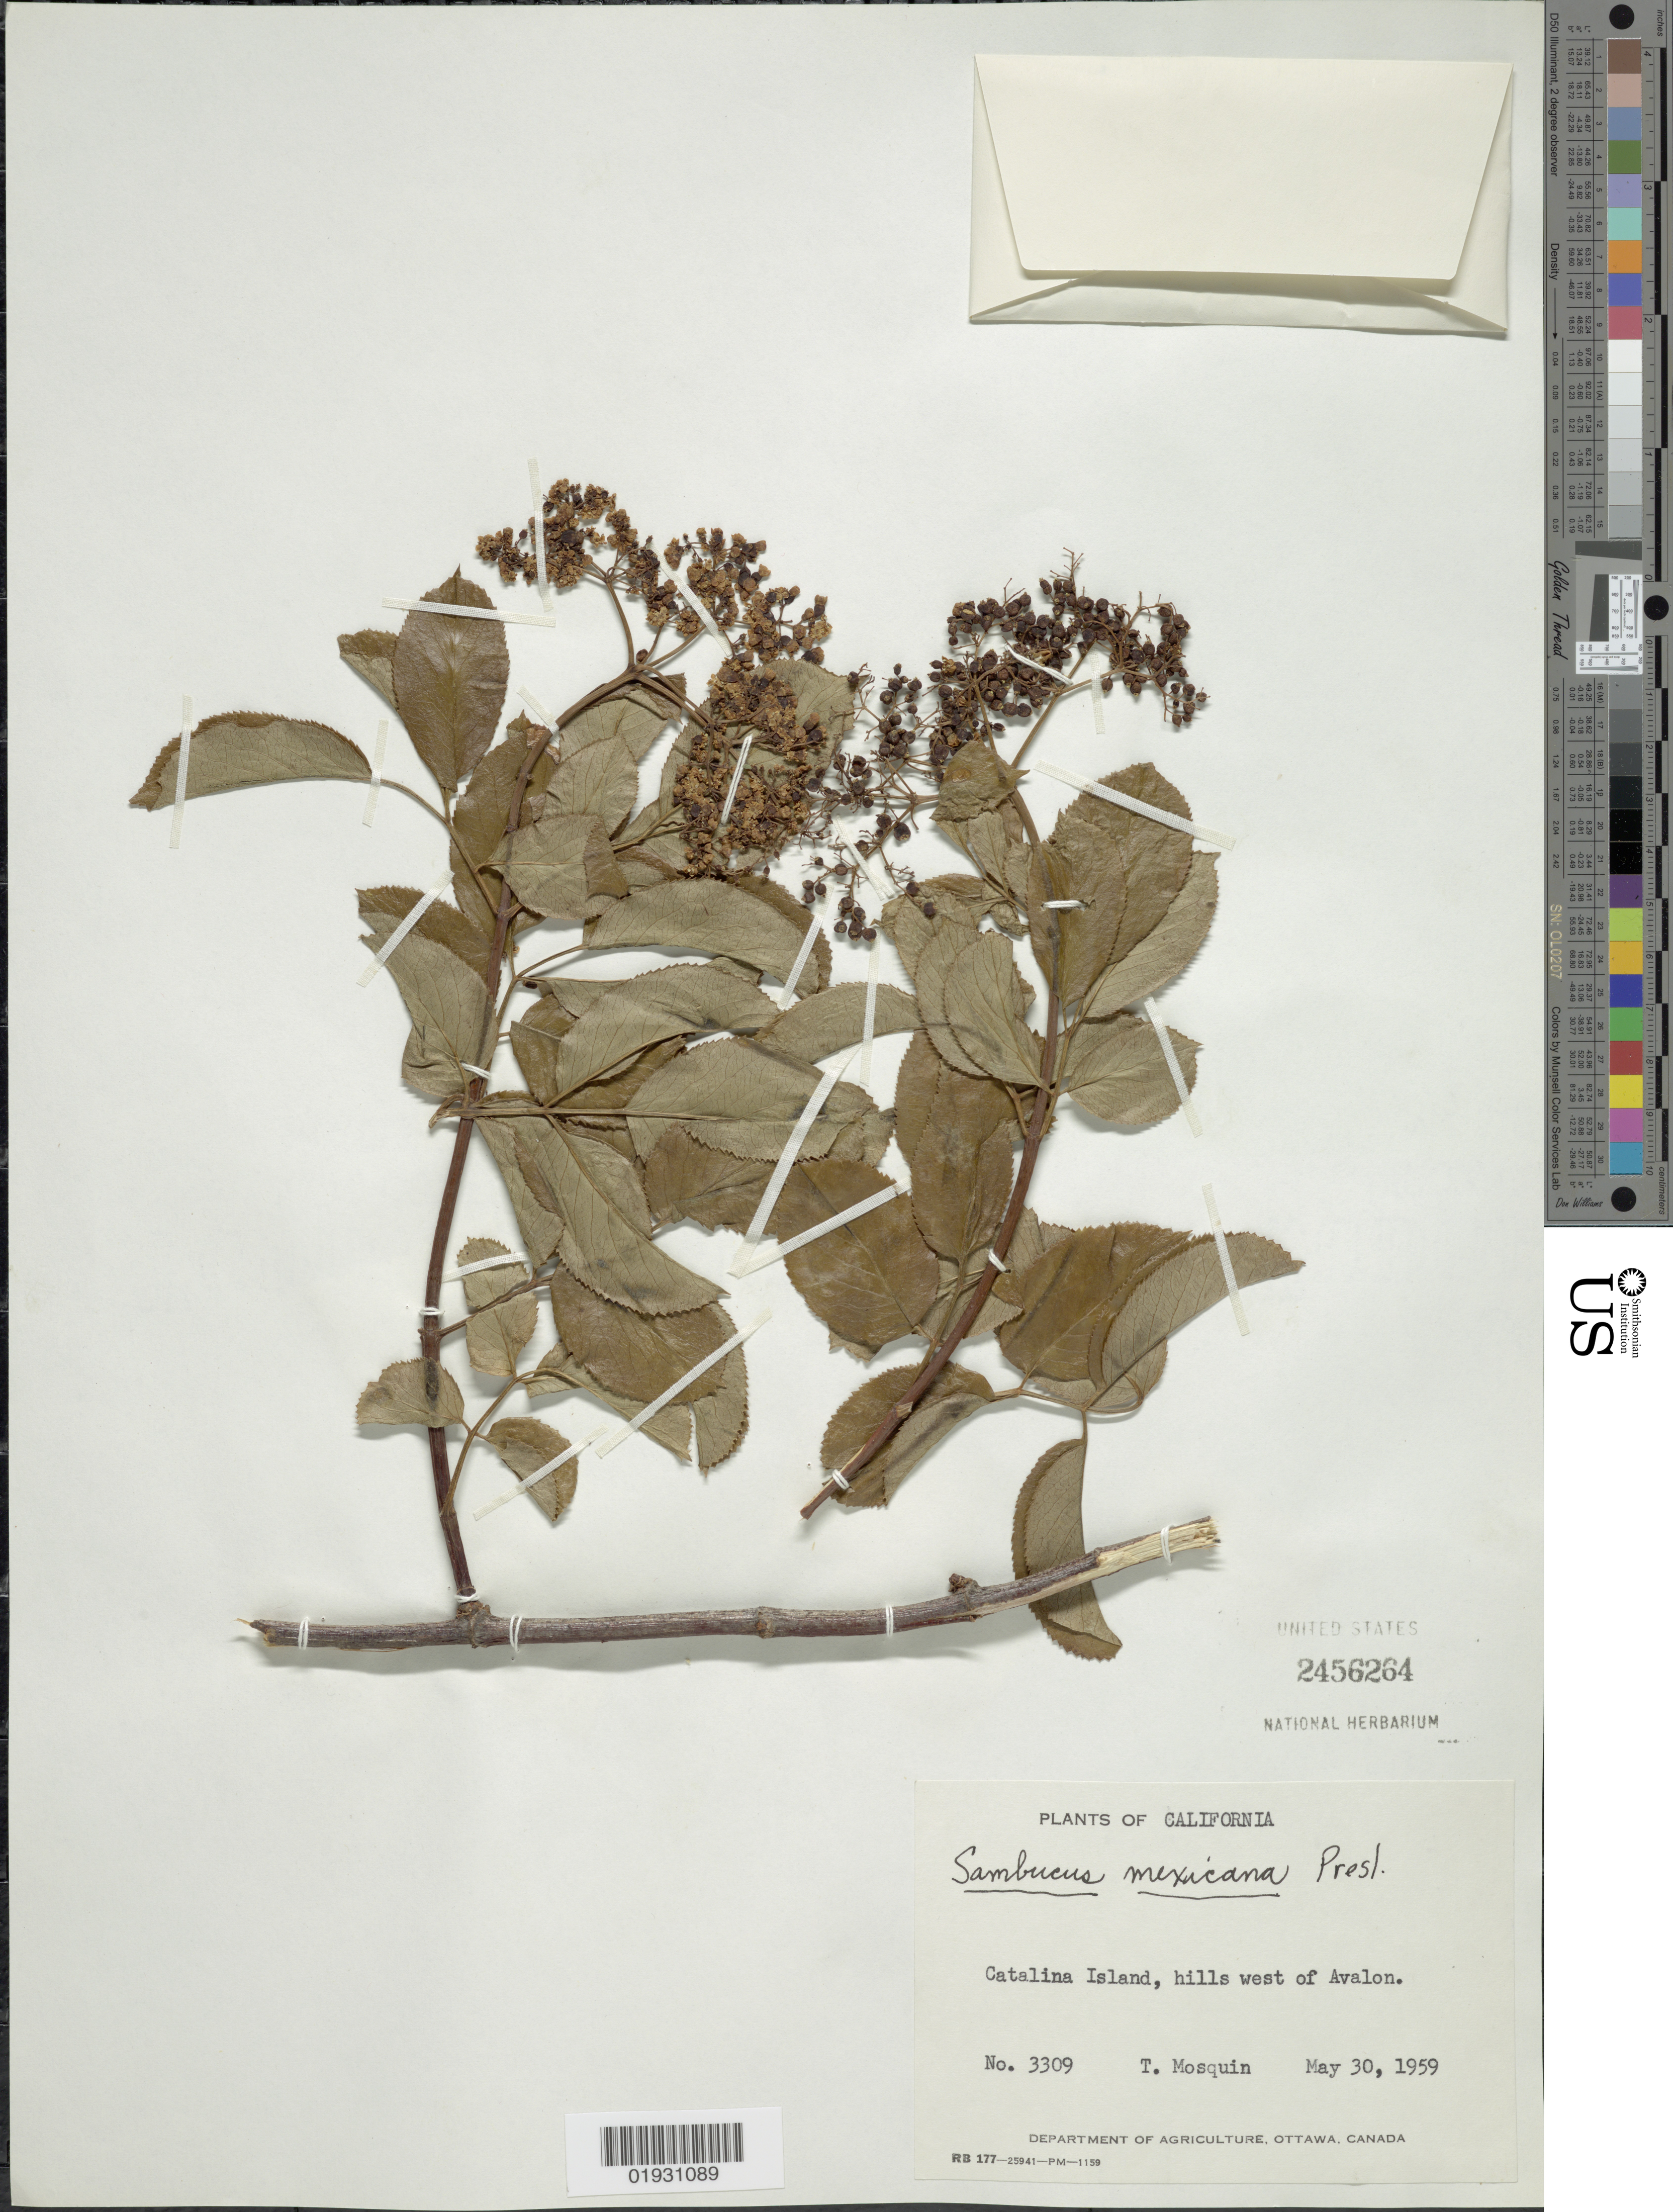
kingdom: Plantae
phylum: Tracheophyta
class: Magnoliopsida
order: Dipsacales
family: Viburnaceae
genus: Sambucus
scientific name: Sambucus mexicana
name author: C. Presl ex DC.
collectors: T. Mosquin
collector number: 3309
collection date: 1959-05-30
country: United States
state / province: California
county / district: Los Angeles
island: Santa Catalina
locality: Catalina Island, hills west of Avalon.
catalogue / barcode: US 2456264